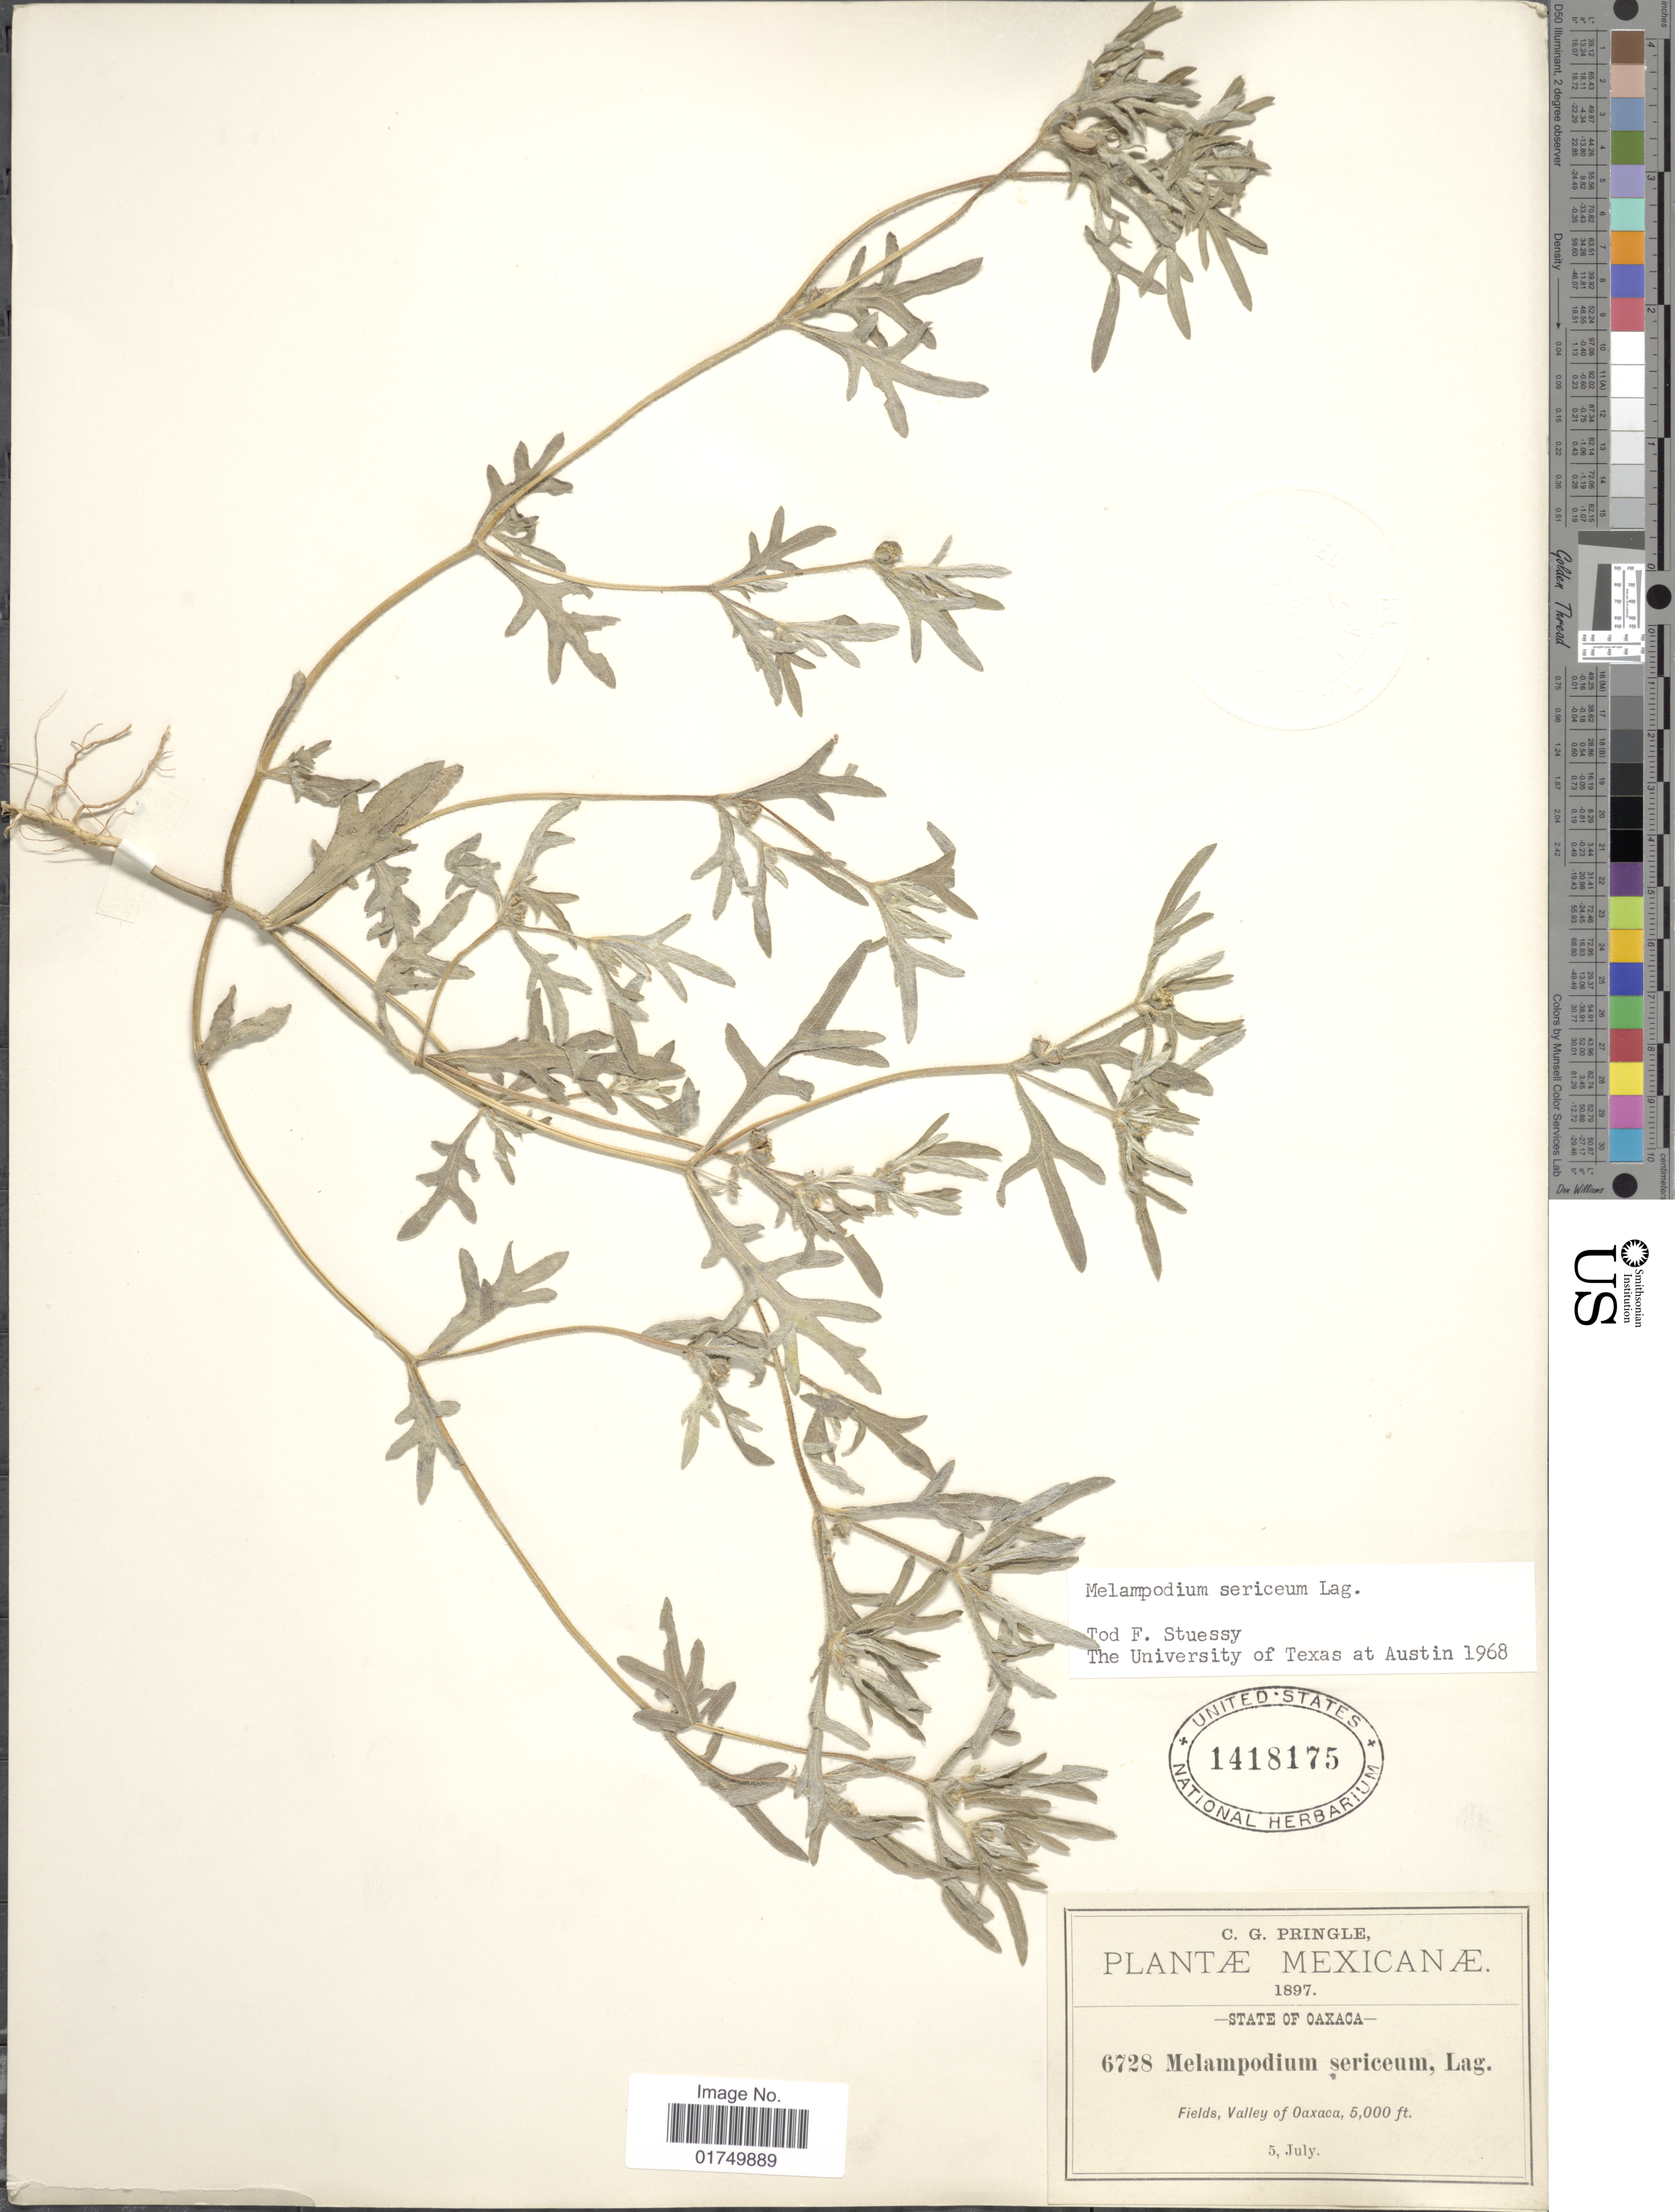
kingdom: Plantae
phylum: Tracheophyta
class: Magnoliopsida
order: Asterales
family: Asteraceae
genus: Melampodium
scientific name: Melampodium sericeum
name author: Kunth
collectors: C. G. Pringle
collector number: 6728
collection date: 1897-07-05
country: Mexico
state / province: Oaxaca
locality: State of Oaxaca. Fields, Valley of Oaxaca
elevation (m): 1524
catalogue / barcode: US 1418175